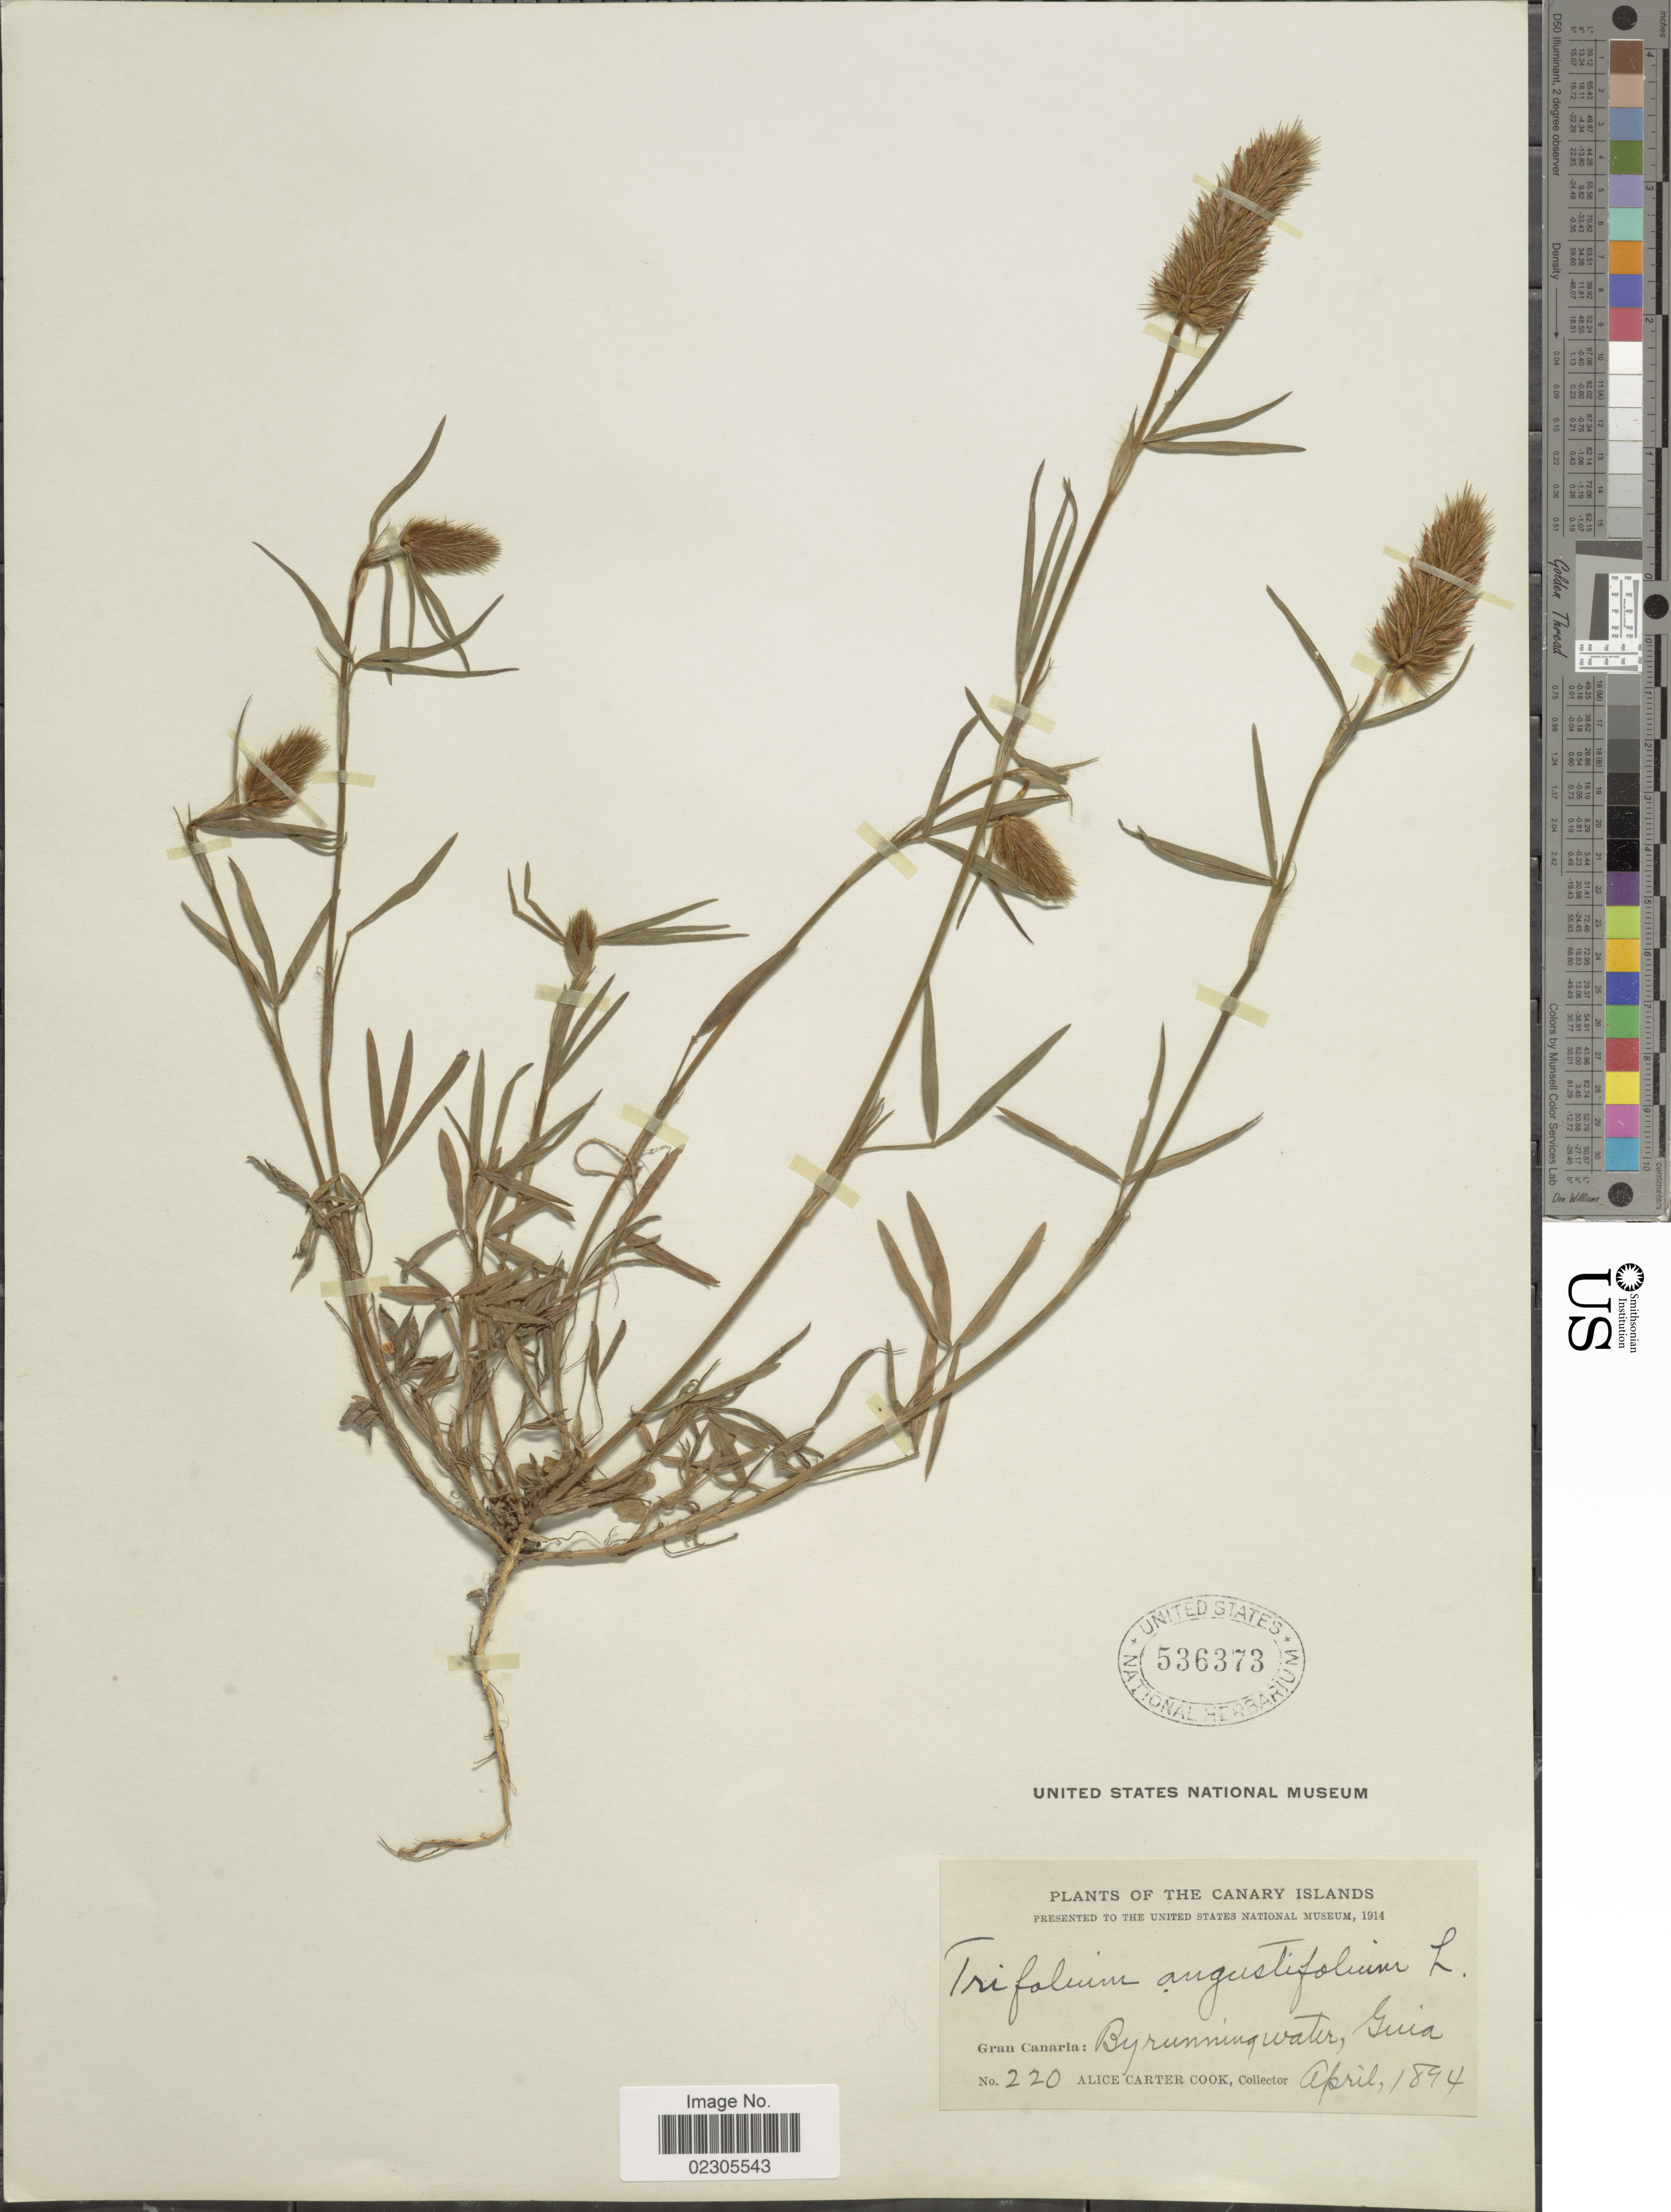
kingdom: Plantae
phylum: Tracheophyta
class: Magnoliopsida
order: Fabales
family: Fabaceae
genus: Trifolium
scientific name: Trifolium angustifolium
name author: L.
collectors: Alice C. Cook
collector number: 220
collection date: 1894-04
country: Spain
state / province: Canarias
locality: Canary island, Gran Canaria: By running water, Guia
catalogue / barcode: US 536373